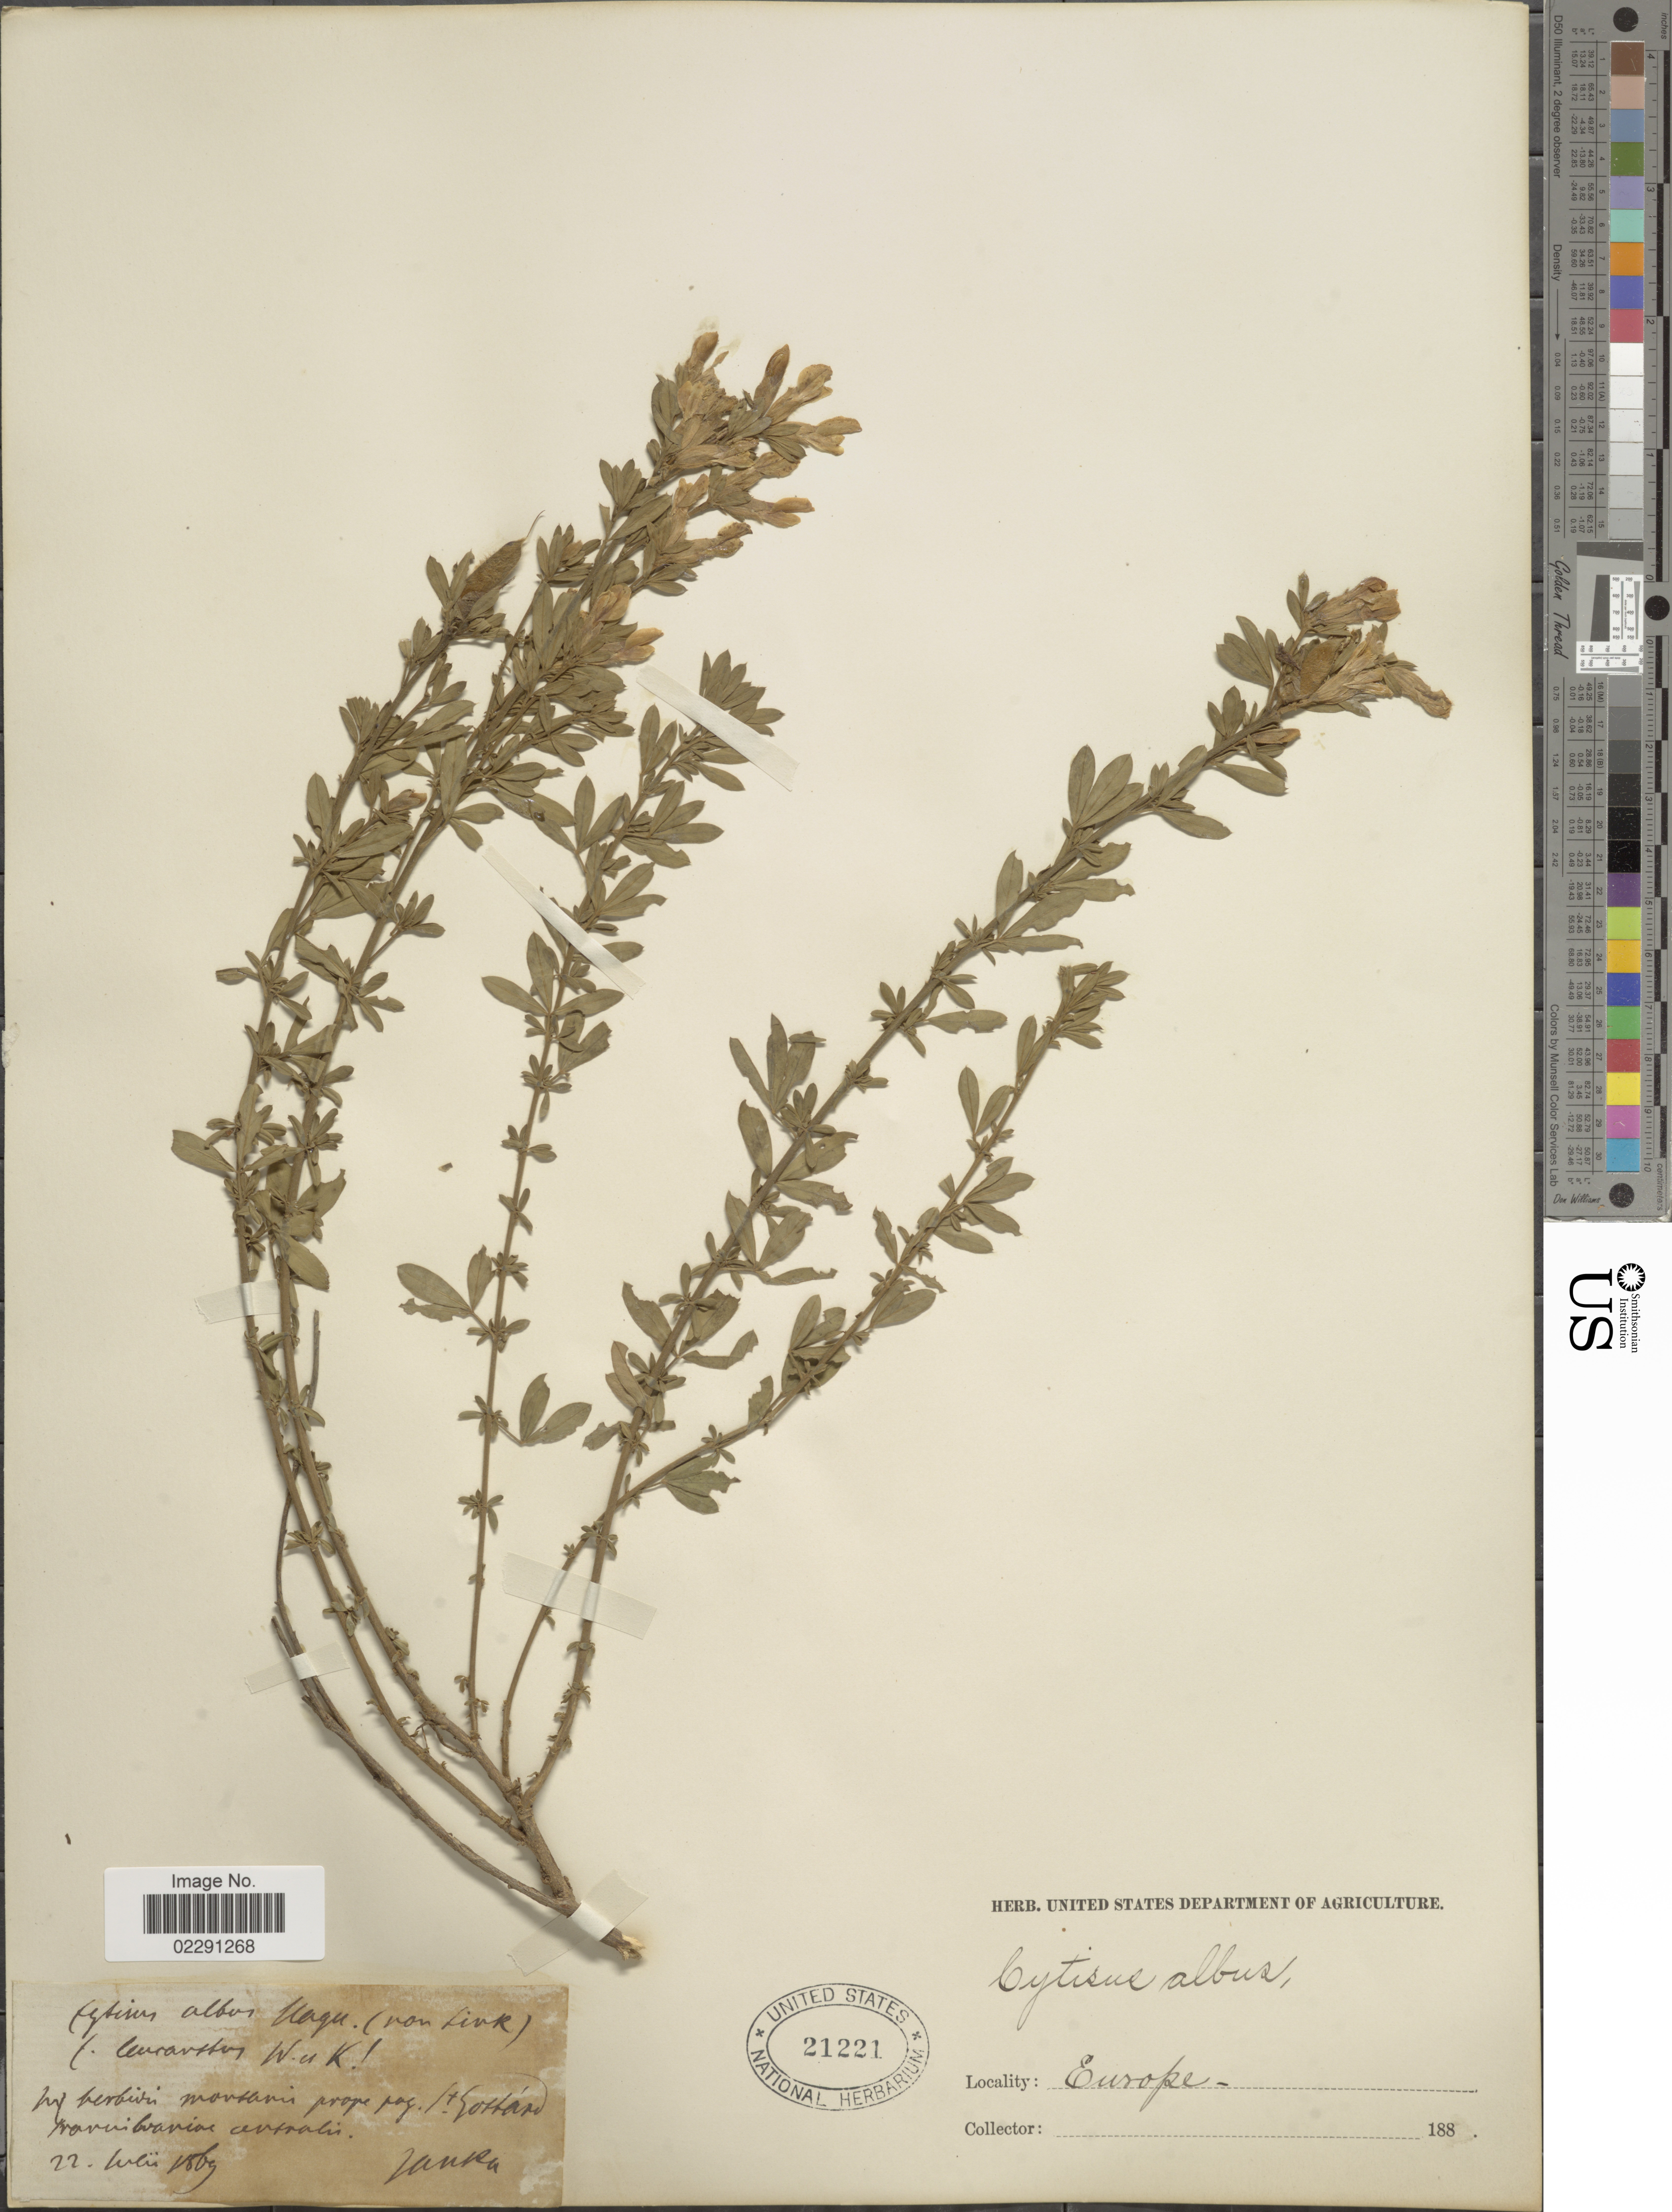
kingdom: Plantae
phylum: Tracheophyta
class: Magnoliopsida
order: Fabales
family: Fabaceae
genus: Cytisus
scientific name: Cytisus albus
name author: Hacq.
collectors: V. Janka von Bulcs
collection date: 1869-05-22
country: Sweden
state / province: Gotland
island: Gotland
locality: Ny herbidis montanis prope pag./+/- Gotland maribavias centralis. [interpreted]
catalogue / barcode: US 21221